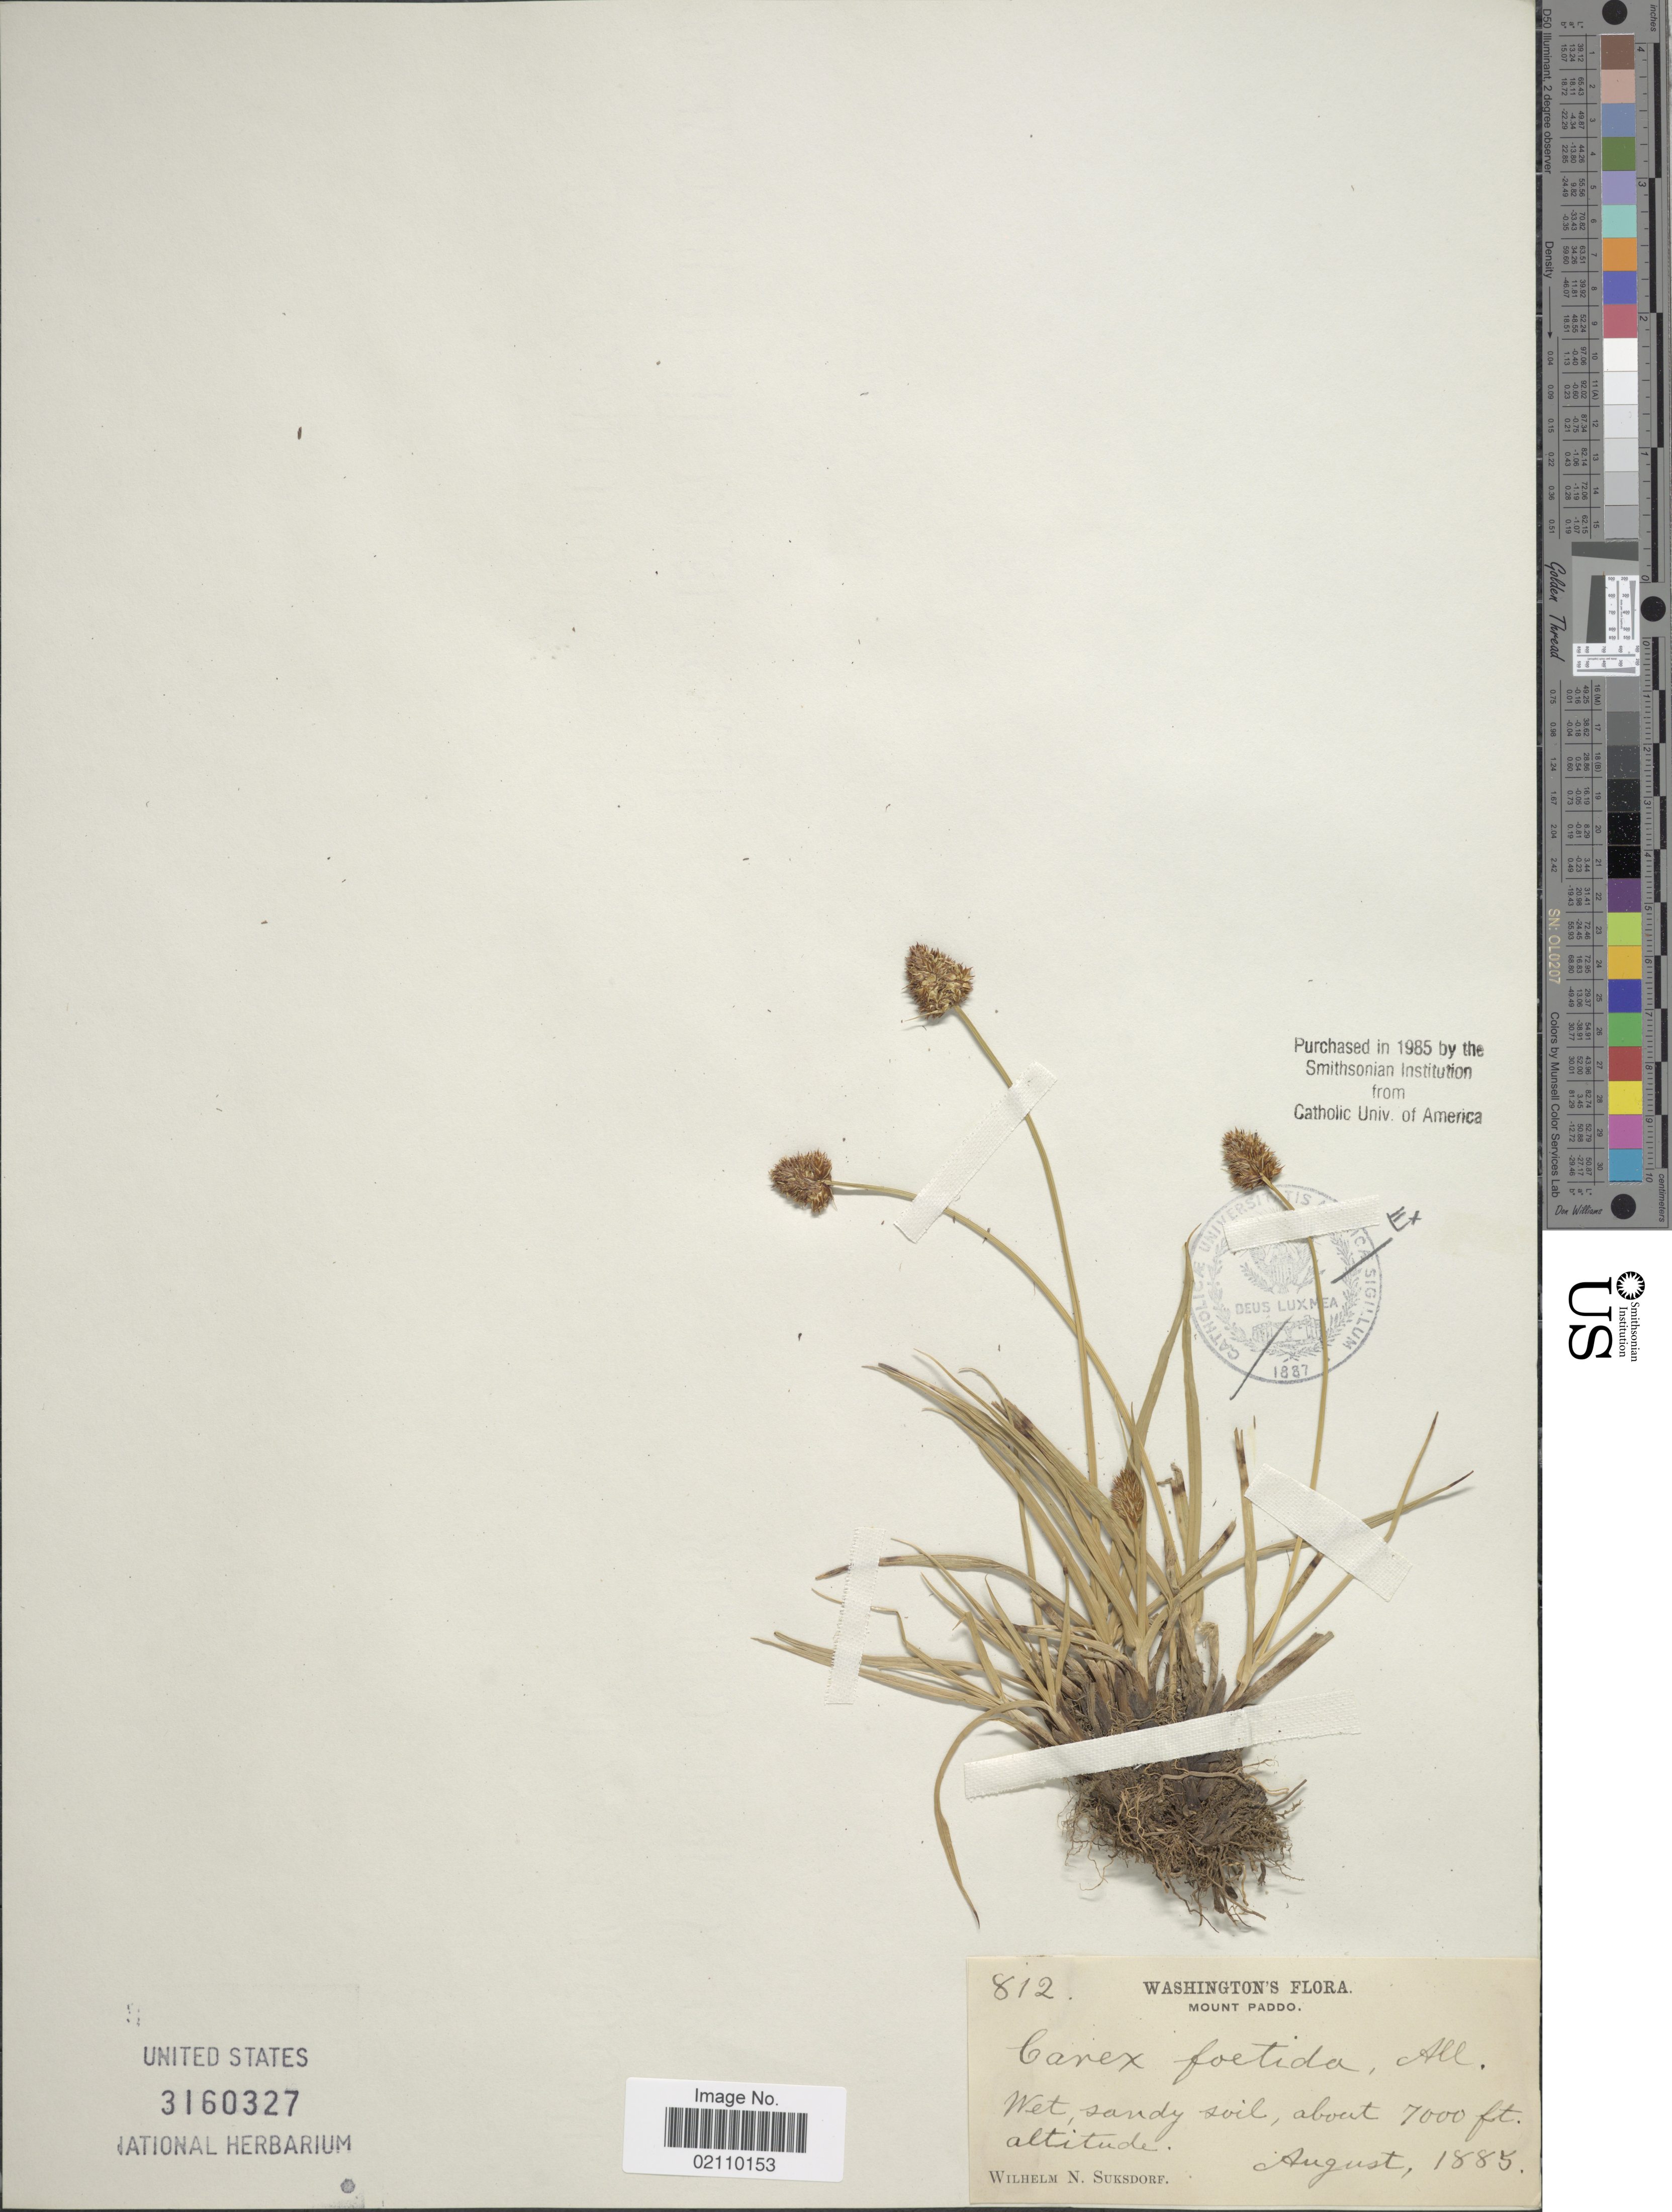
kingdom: Plantae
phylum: Tracheophyta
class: Liliopsida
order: Poales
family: Cyperaceae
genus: Carex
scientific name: Carex foetida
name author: All.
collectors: W. N. Suksdorf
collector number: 812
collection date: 1885-08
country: United States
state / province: Washington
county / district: Skamania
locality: Mount Paddo, wet, sandy soil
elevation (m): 2134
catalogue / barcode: US 3160327